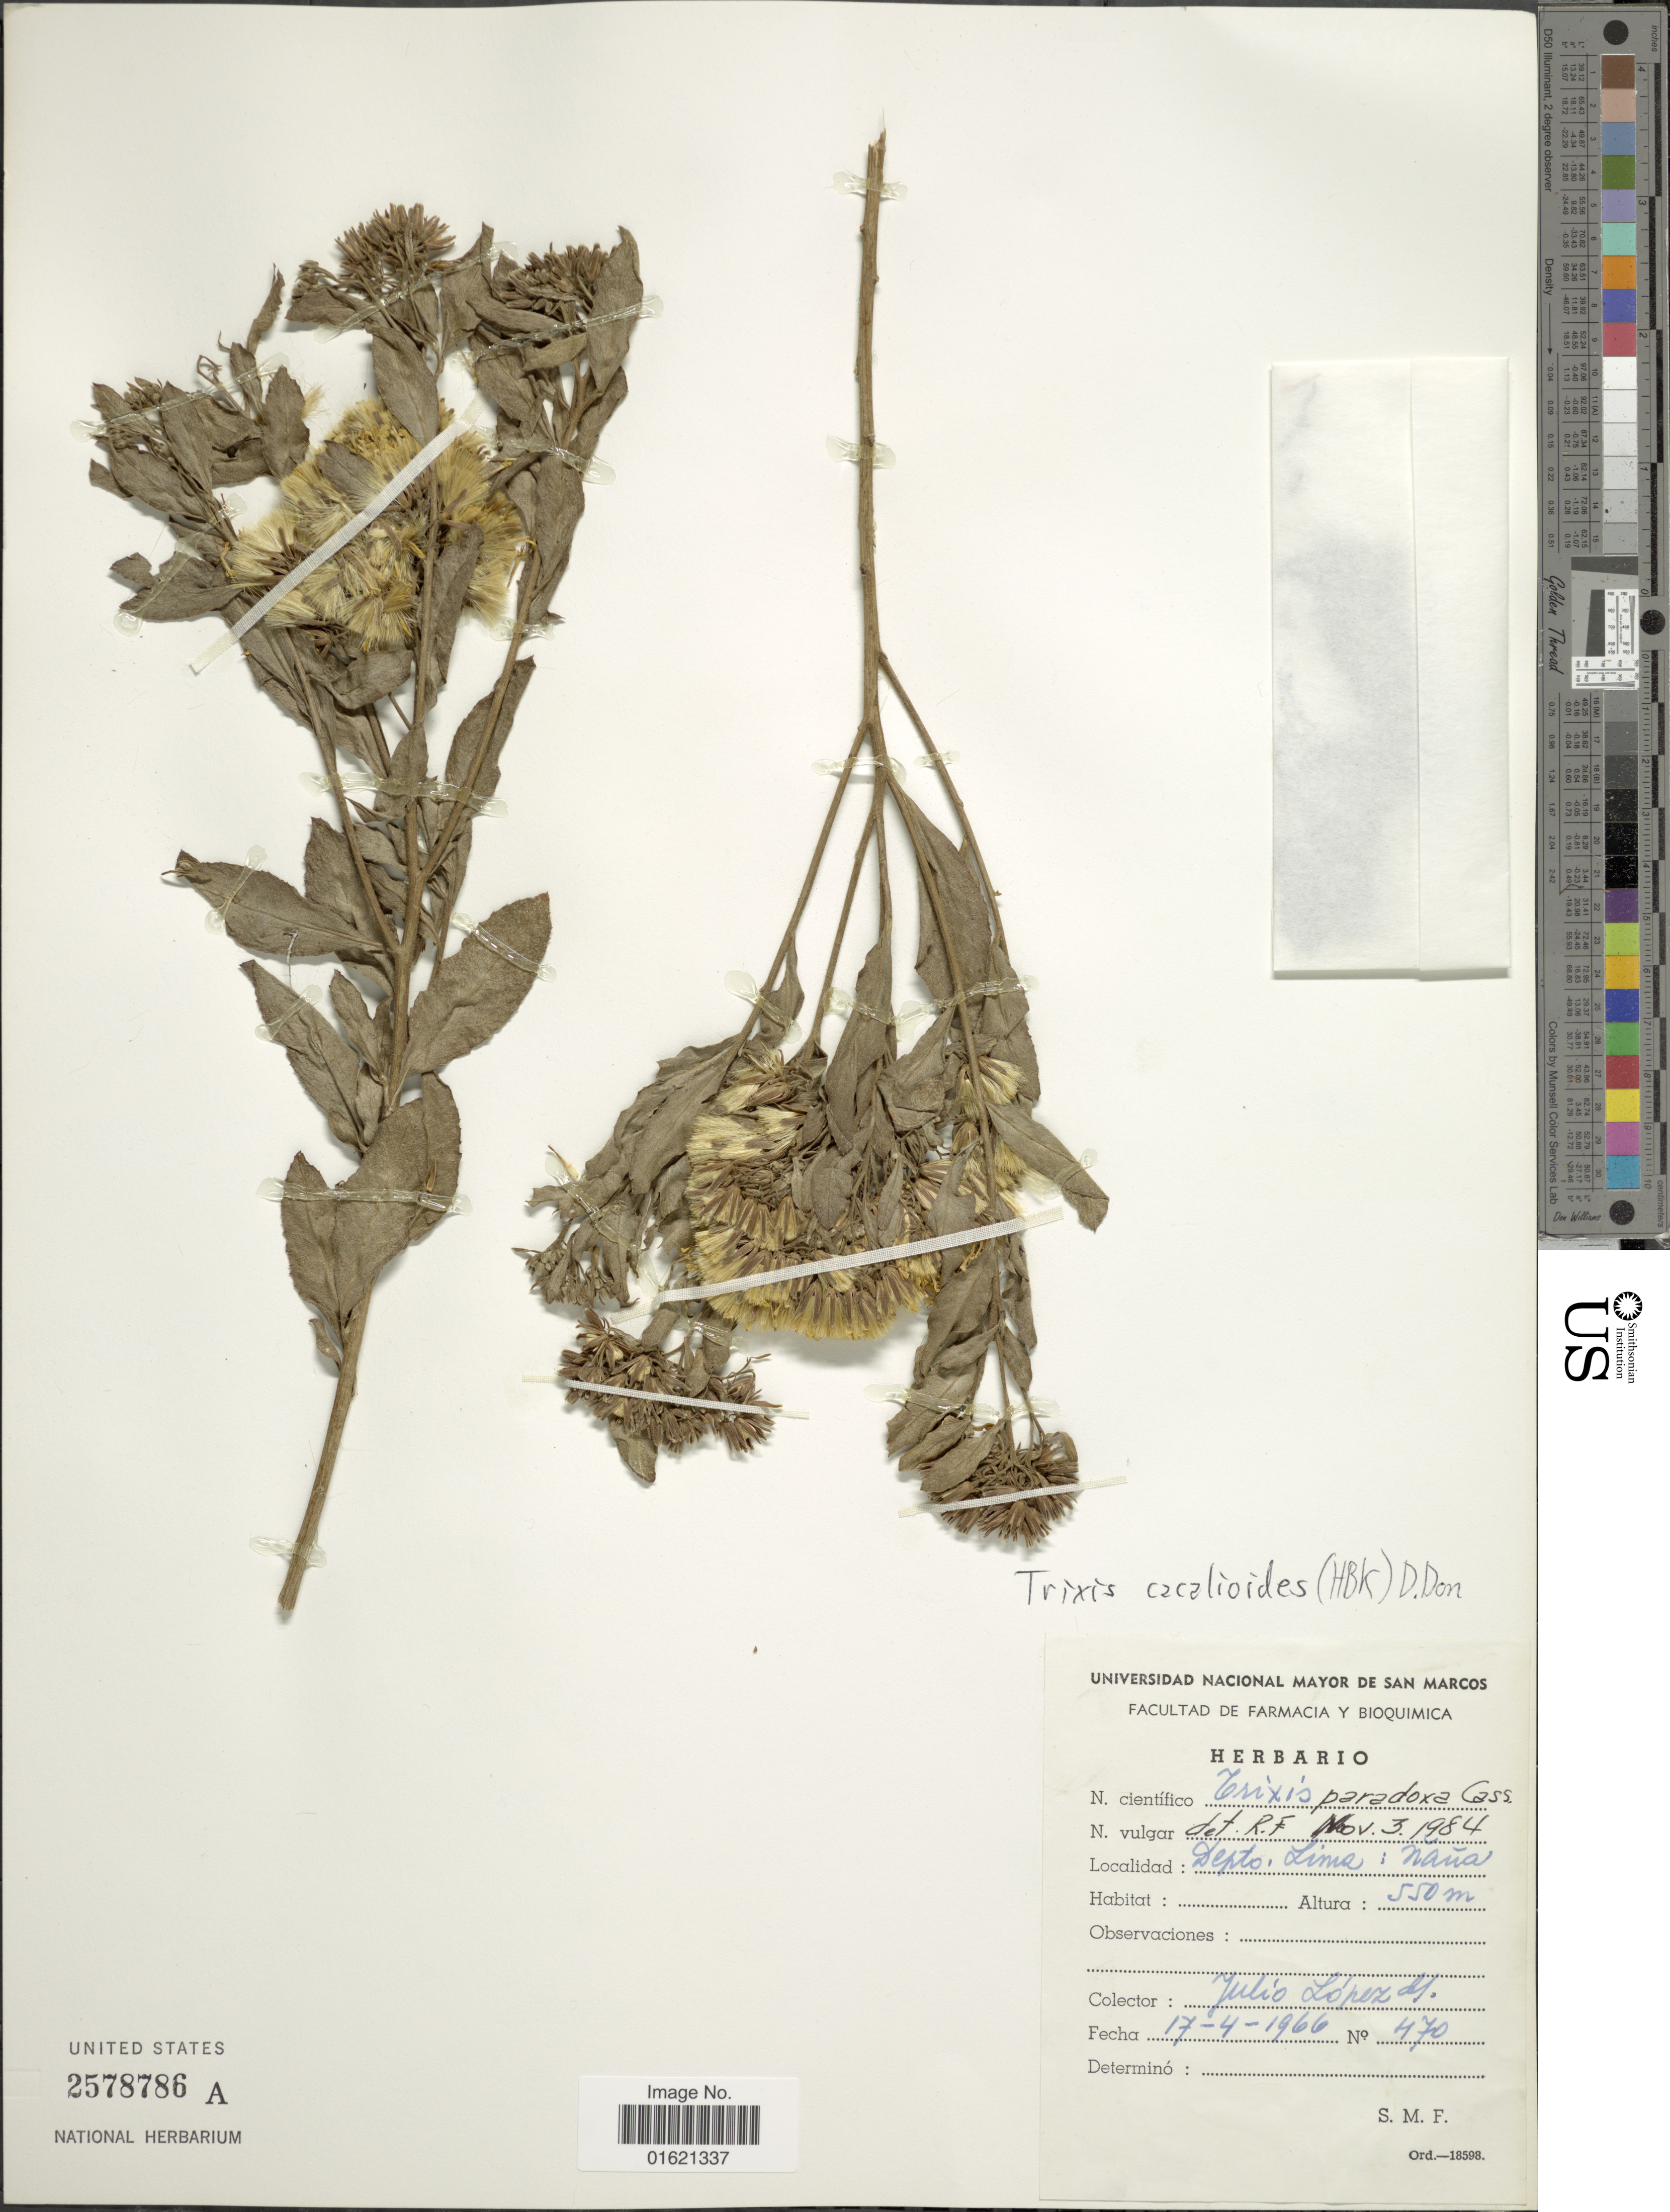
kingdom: Plantae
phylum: Tracheophyta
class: Magnoliopsida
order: Asterales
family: Asteraceae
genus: Trixis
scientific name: Trixis cacalioides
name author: (Kunth) D. Don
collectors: J. López G.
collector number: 470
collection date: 1966-04-17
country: Peru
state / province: Lima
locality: Nana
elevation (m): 550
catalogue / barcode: US 2578786A